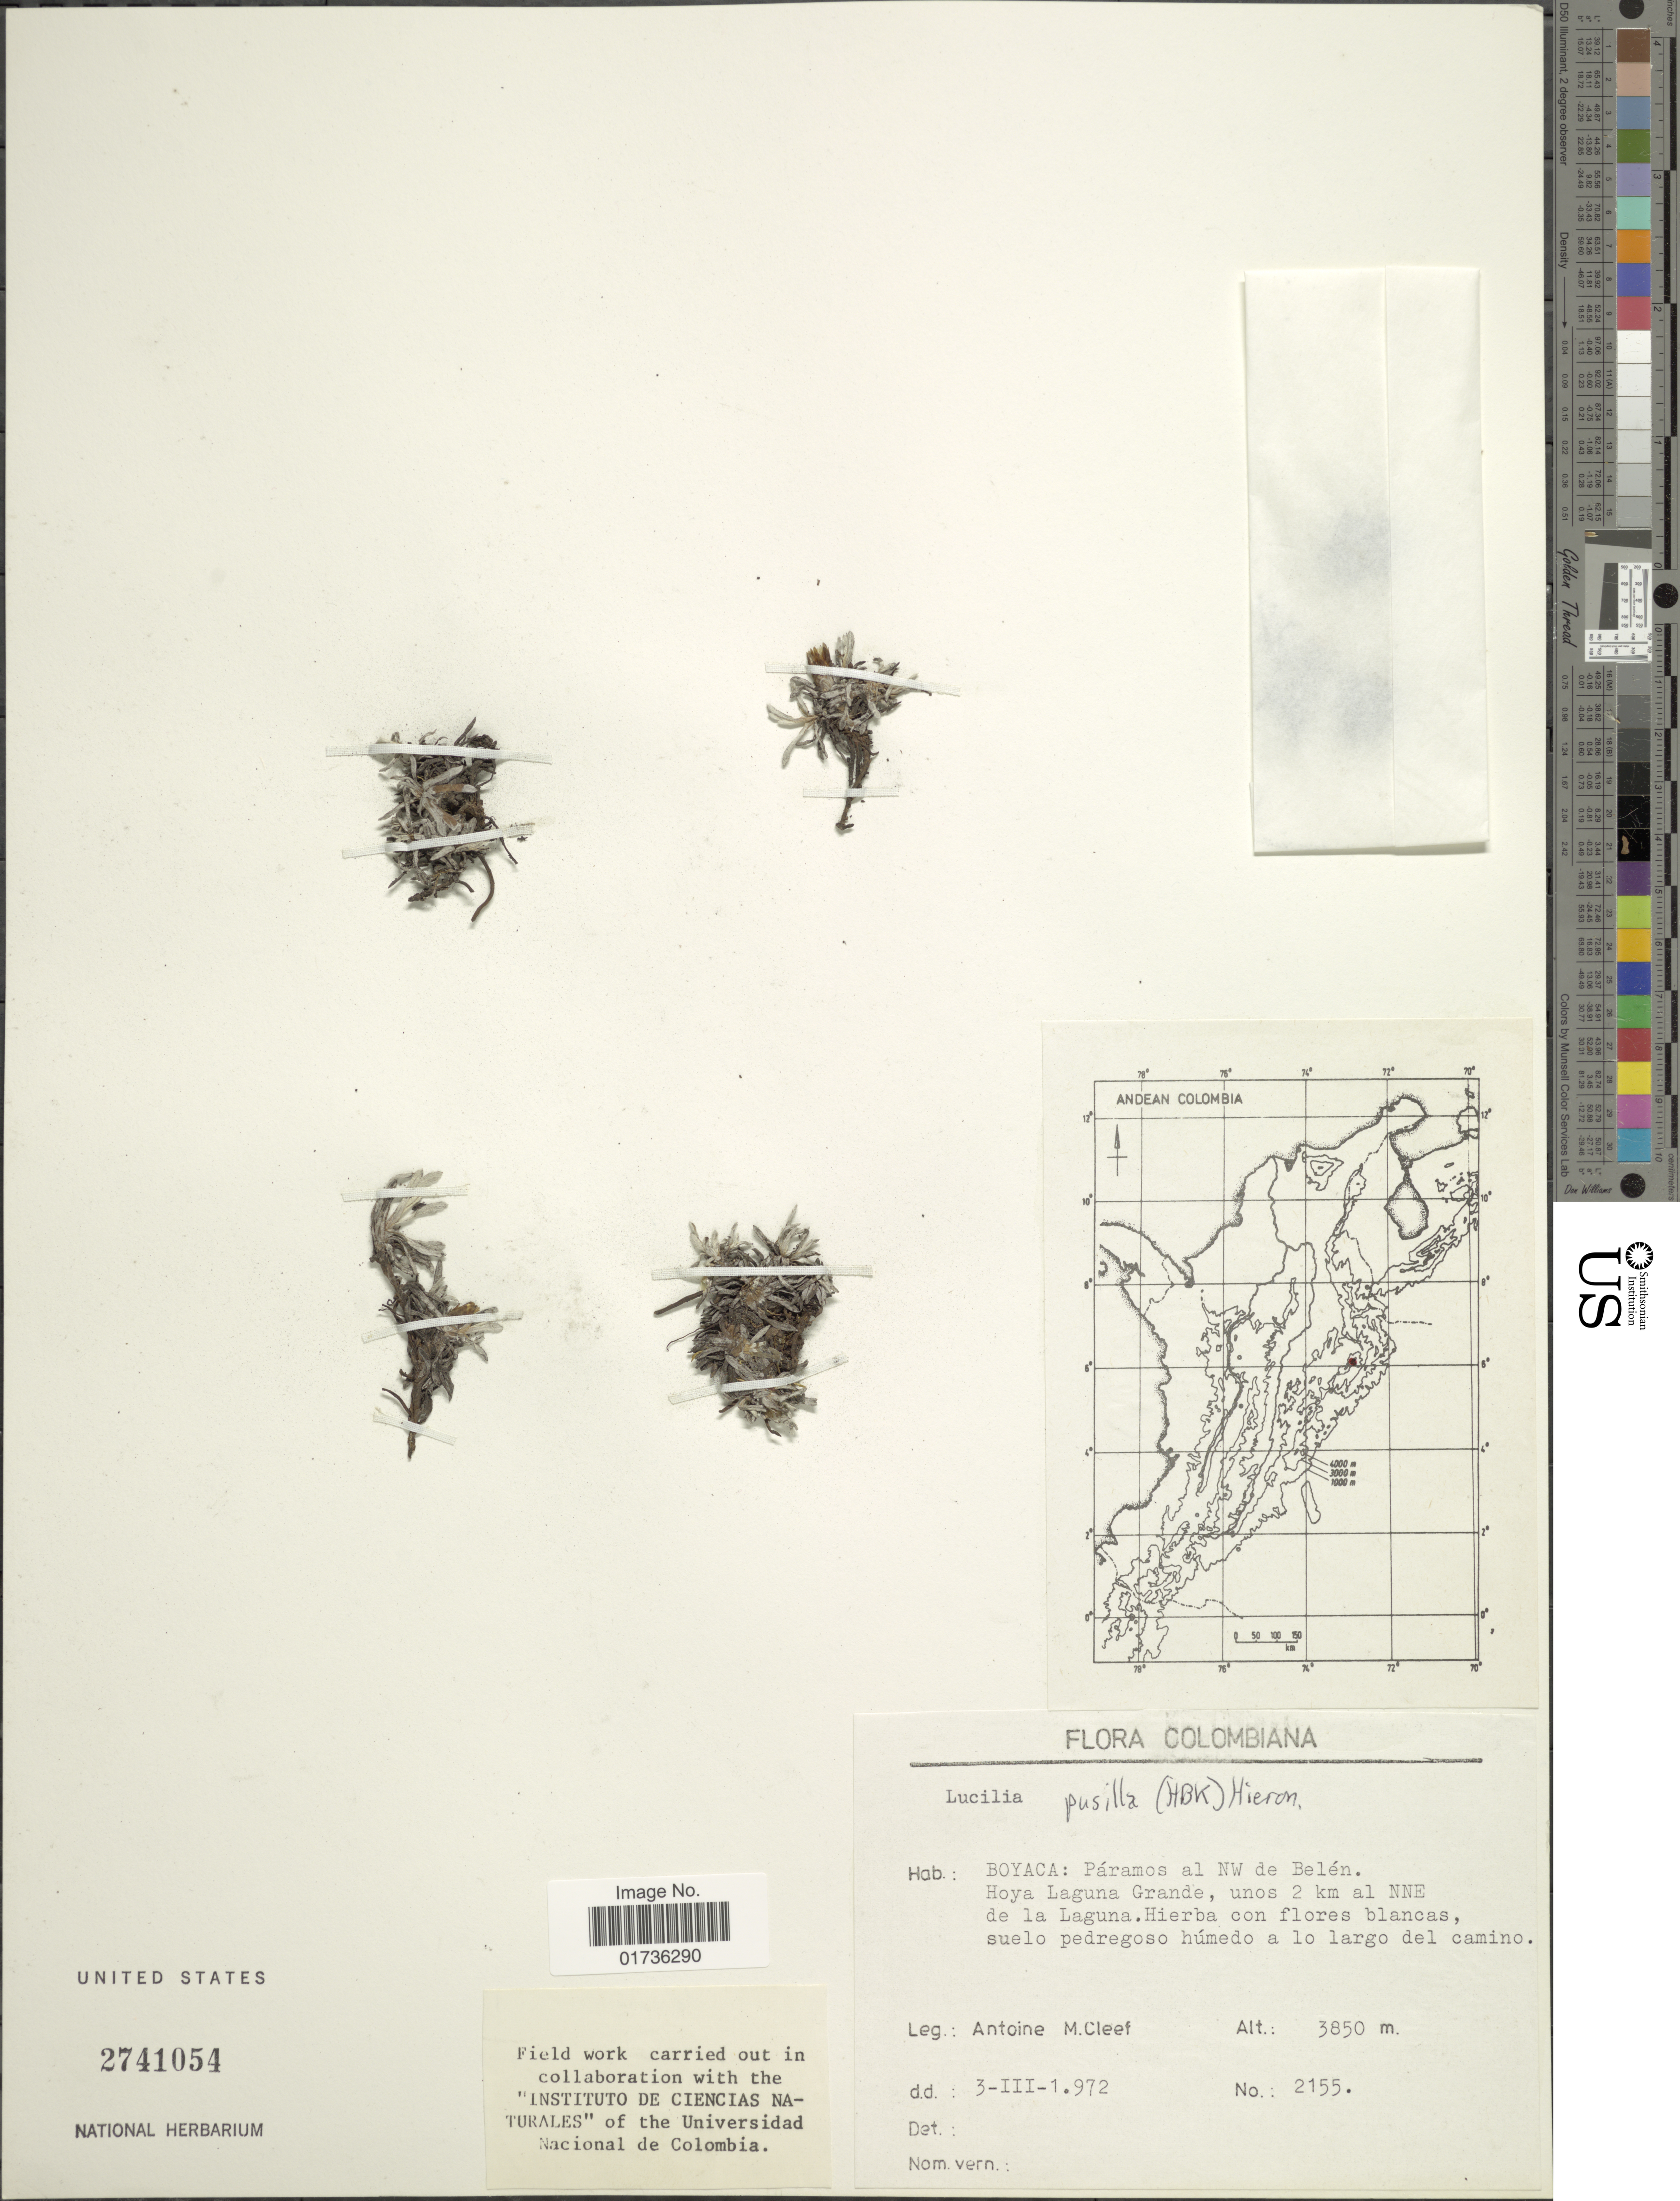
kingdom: Plantae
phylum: Tracheophyta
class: Magnoliopsida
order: Asterales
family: Asteraceae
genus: Lucilia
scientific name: Lucilia kunthiana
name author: (DC.) Zardini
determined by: Dillon, M. O.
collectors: A. M. Cleef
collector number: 2155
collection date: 1972-03-03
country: Colombia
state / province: Boyacá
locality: Páramos al NW de Belé. Hoya Laguna Grande, unos 2 km al NNE de la Laguna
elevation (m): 3850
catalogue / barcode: US 2741054